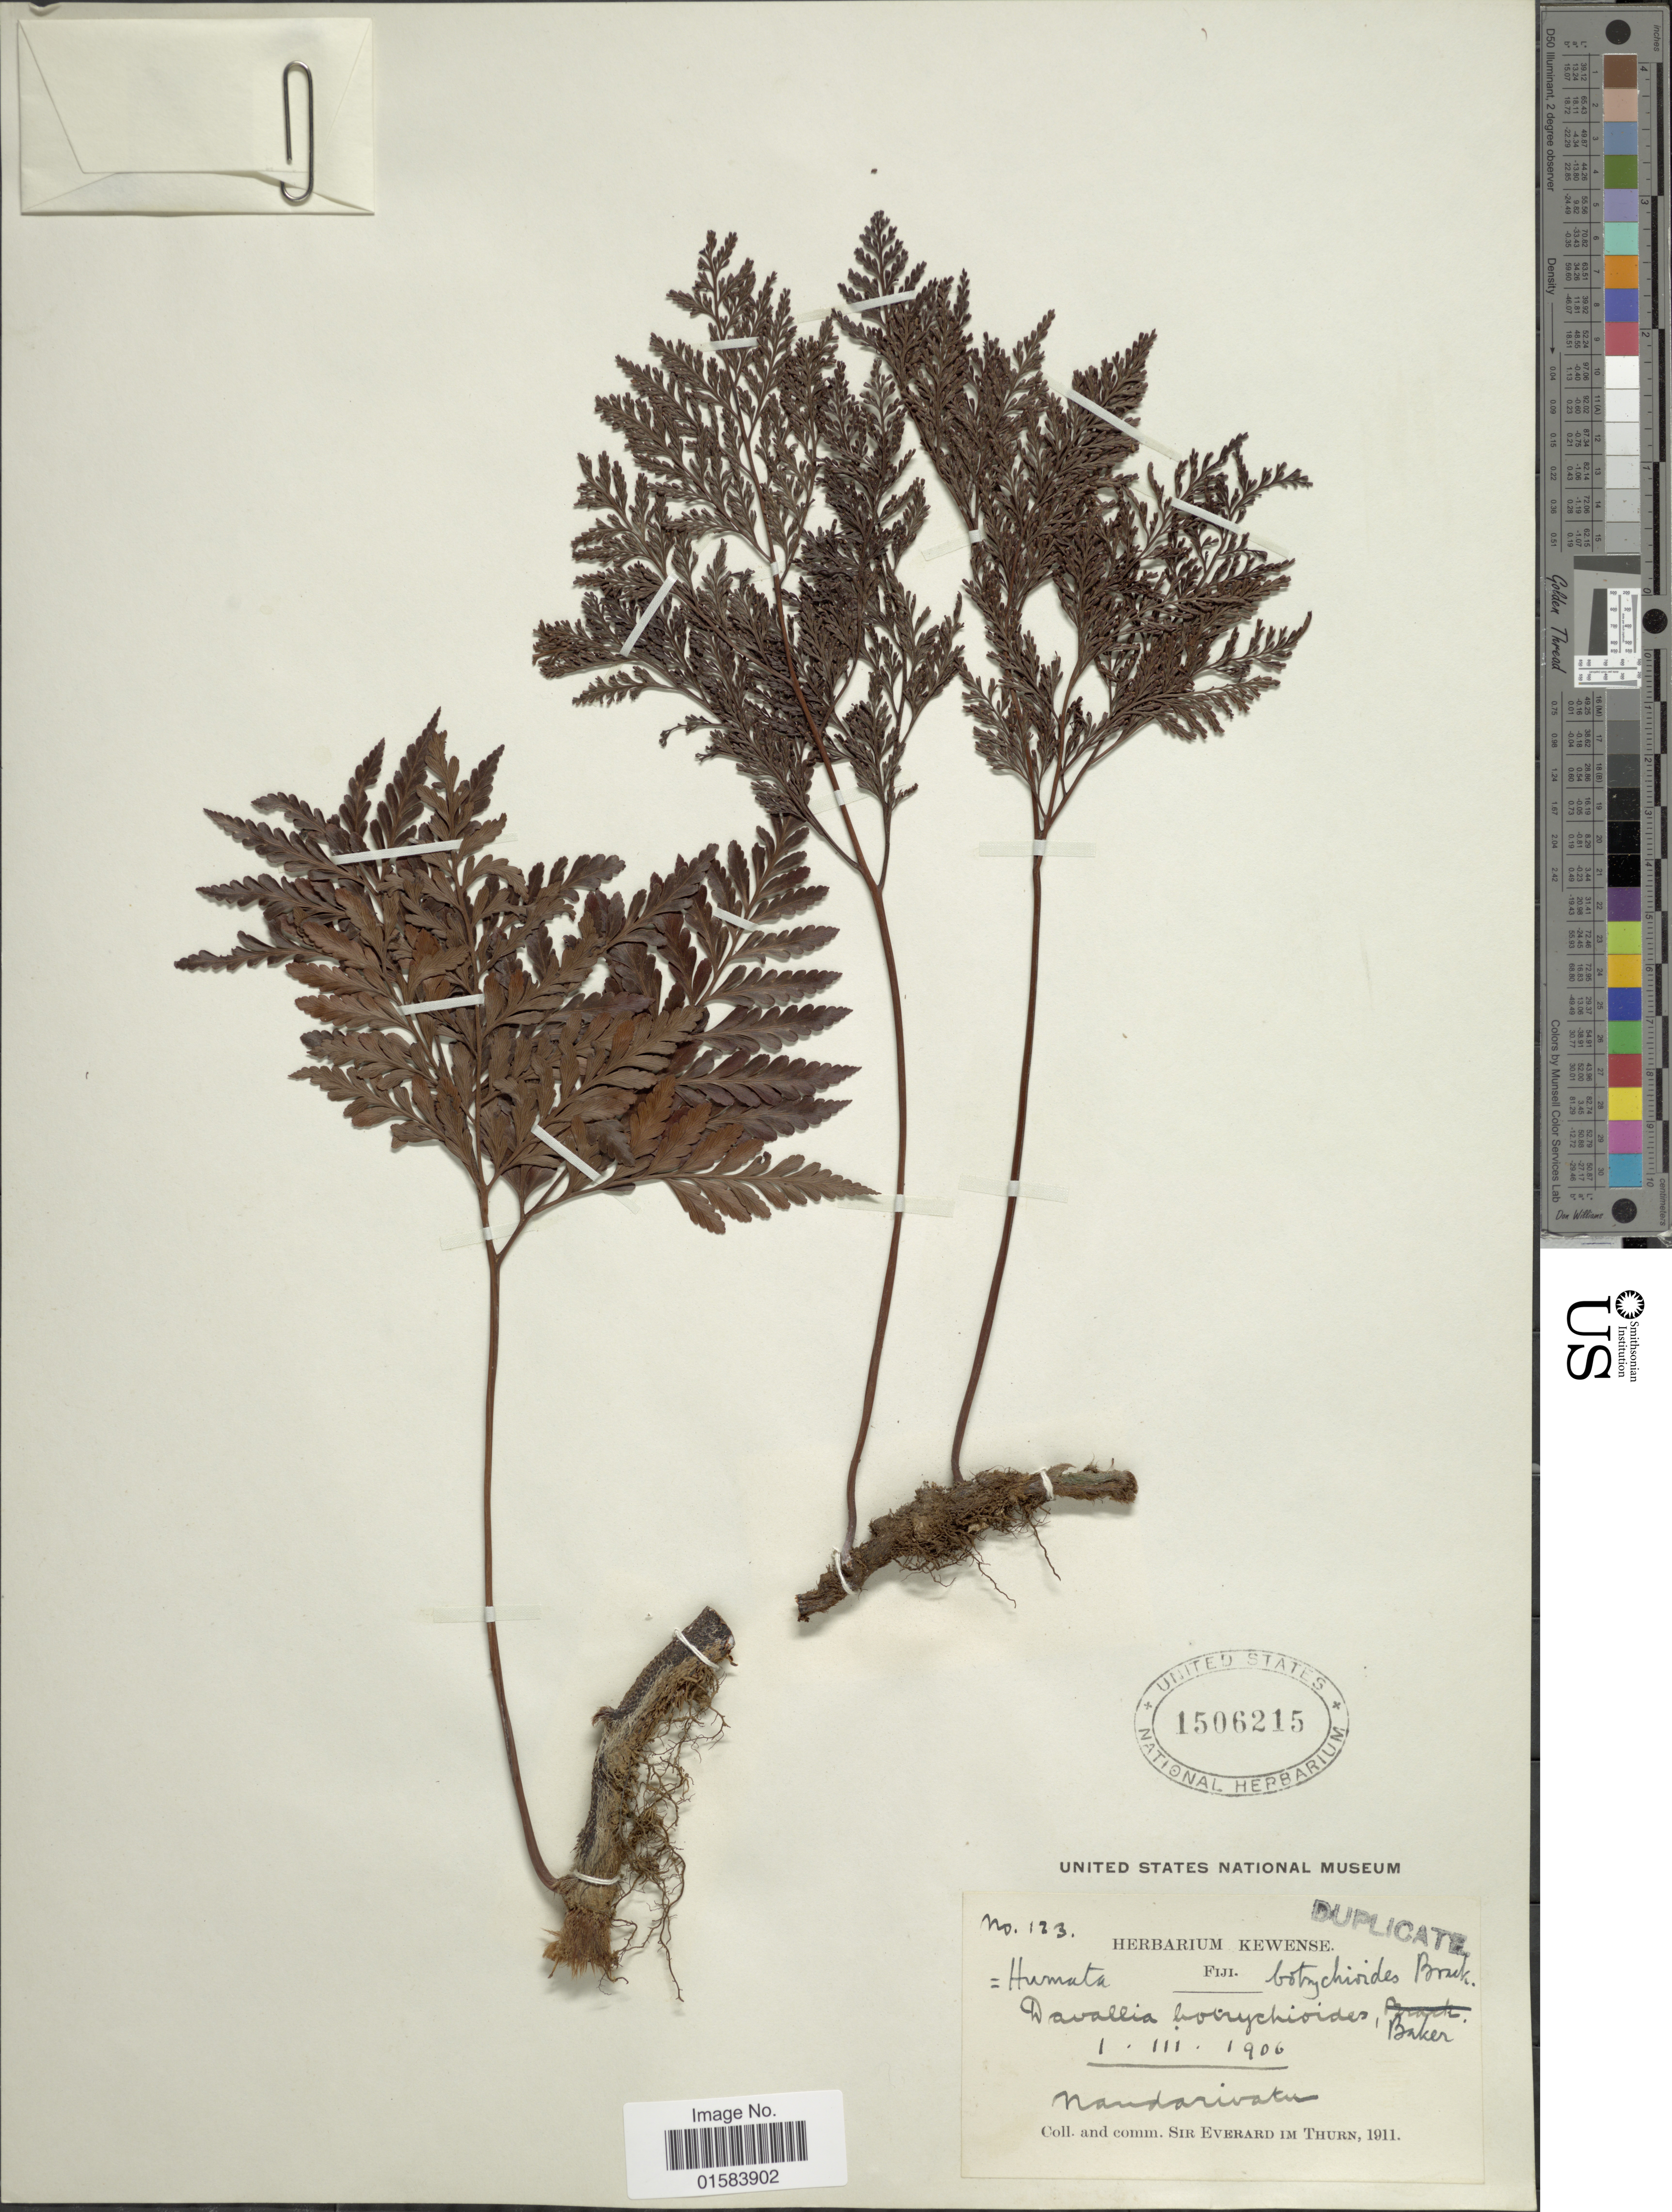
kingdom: Plantae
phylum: Tracheophyta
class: Polypodiopsida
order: Polypodiales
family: Davalliaceae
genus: Davallia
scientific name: Davallia sp.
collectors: Everard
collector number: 123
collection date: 1906-03-01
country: Fiji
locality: Nandarivatu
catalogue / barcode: US 1506215